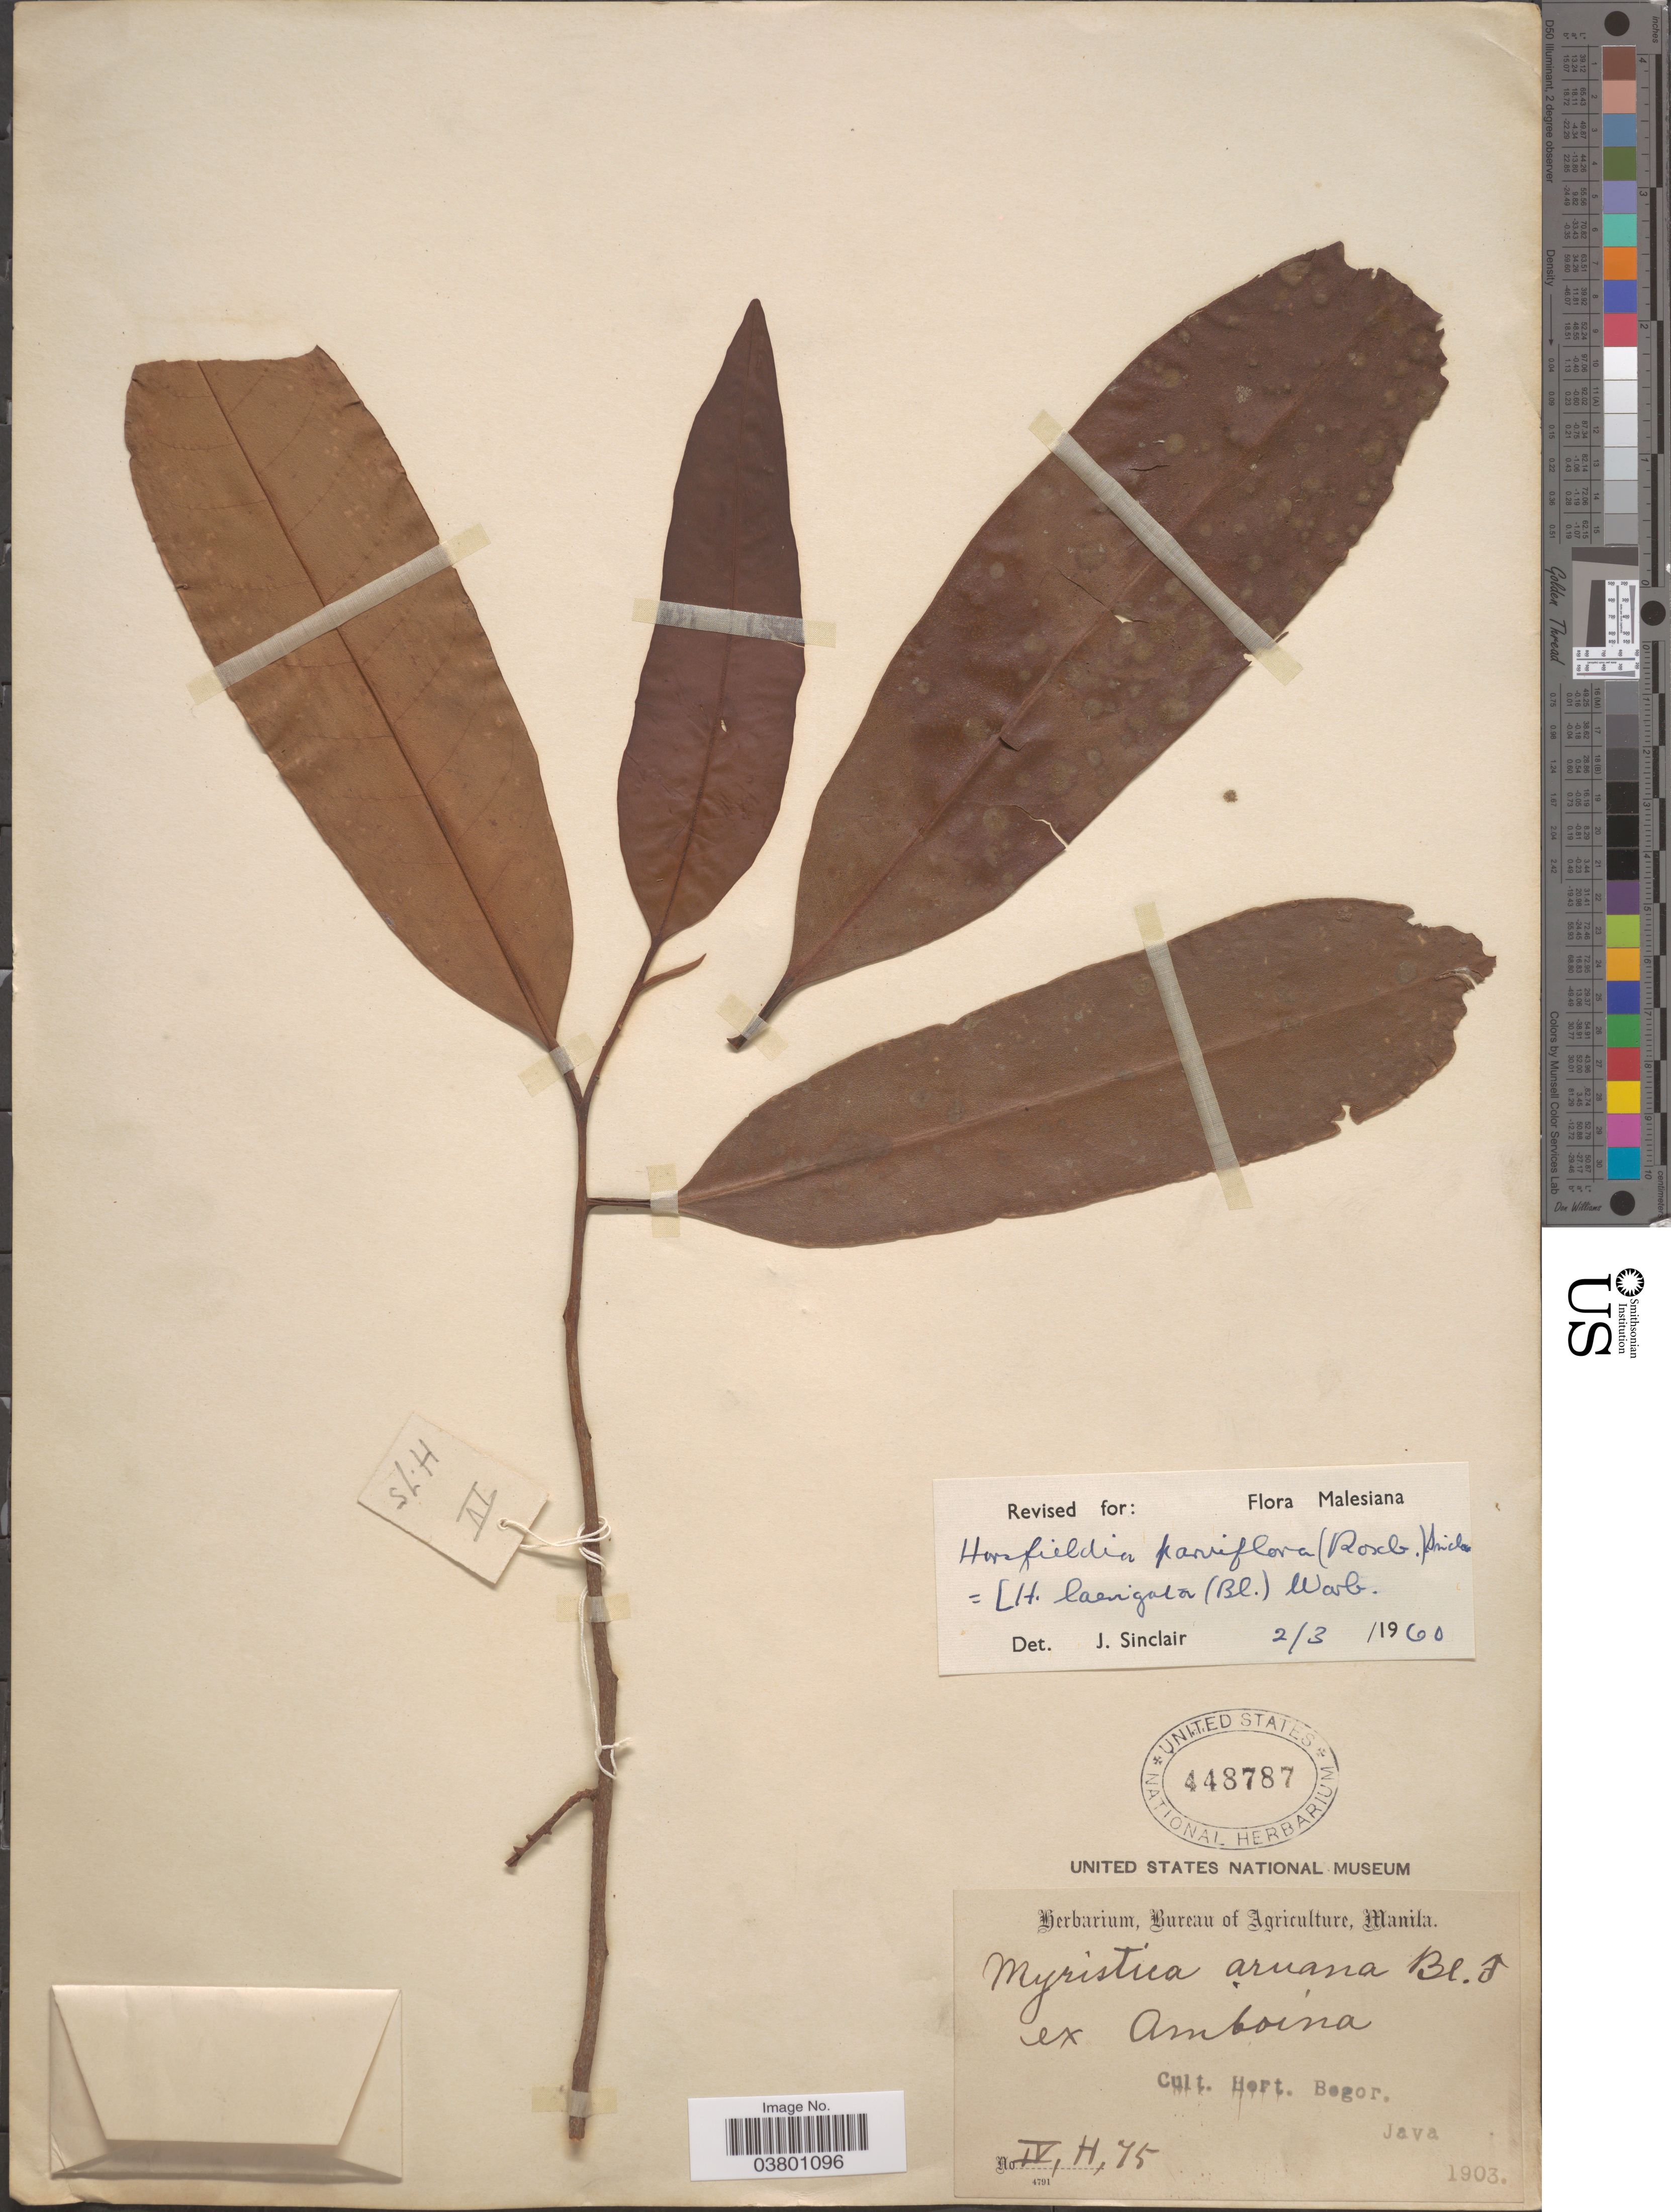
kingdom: Plantae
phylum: Tracheophyta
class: Magnoliopsida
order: Magnoliales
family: Myristicaceae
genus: Horsfieldia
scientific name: Horsfieldia parviflora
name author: (Roxb.) J. Sinclair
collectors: ex Herb. Bur. Agric. Manila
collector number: IV, H, 75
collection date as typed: Transcribed d/m/y: //19030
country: Indonesia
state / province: Java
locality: Cult. Hort. Bogor.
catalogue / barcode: US 448787